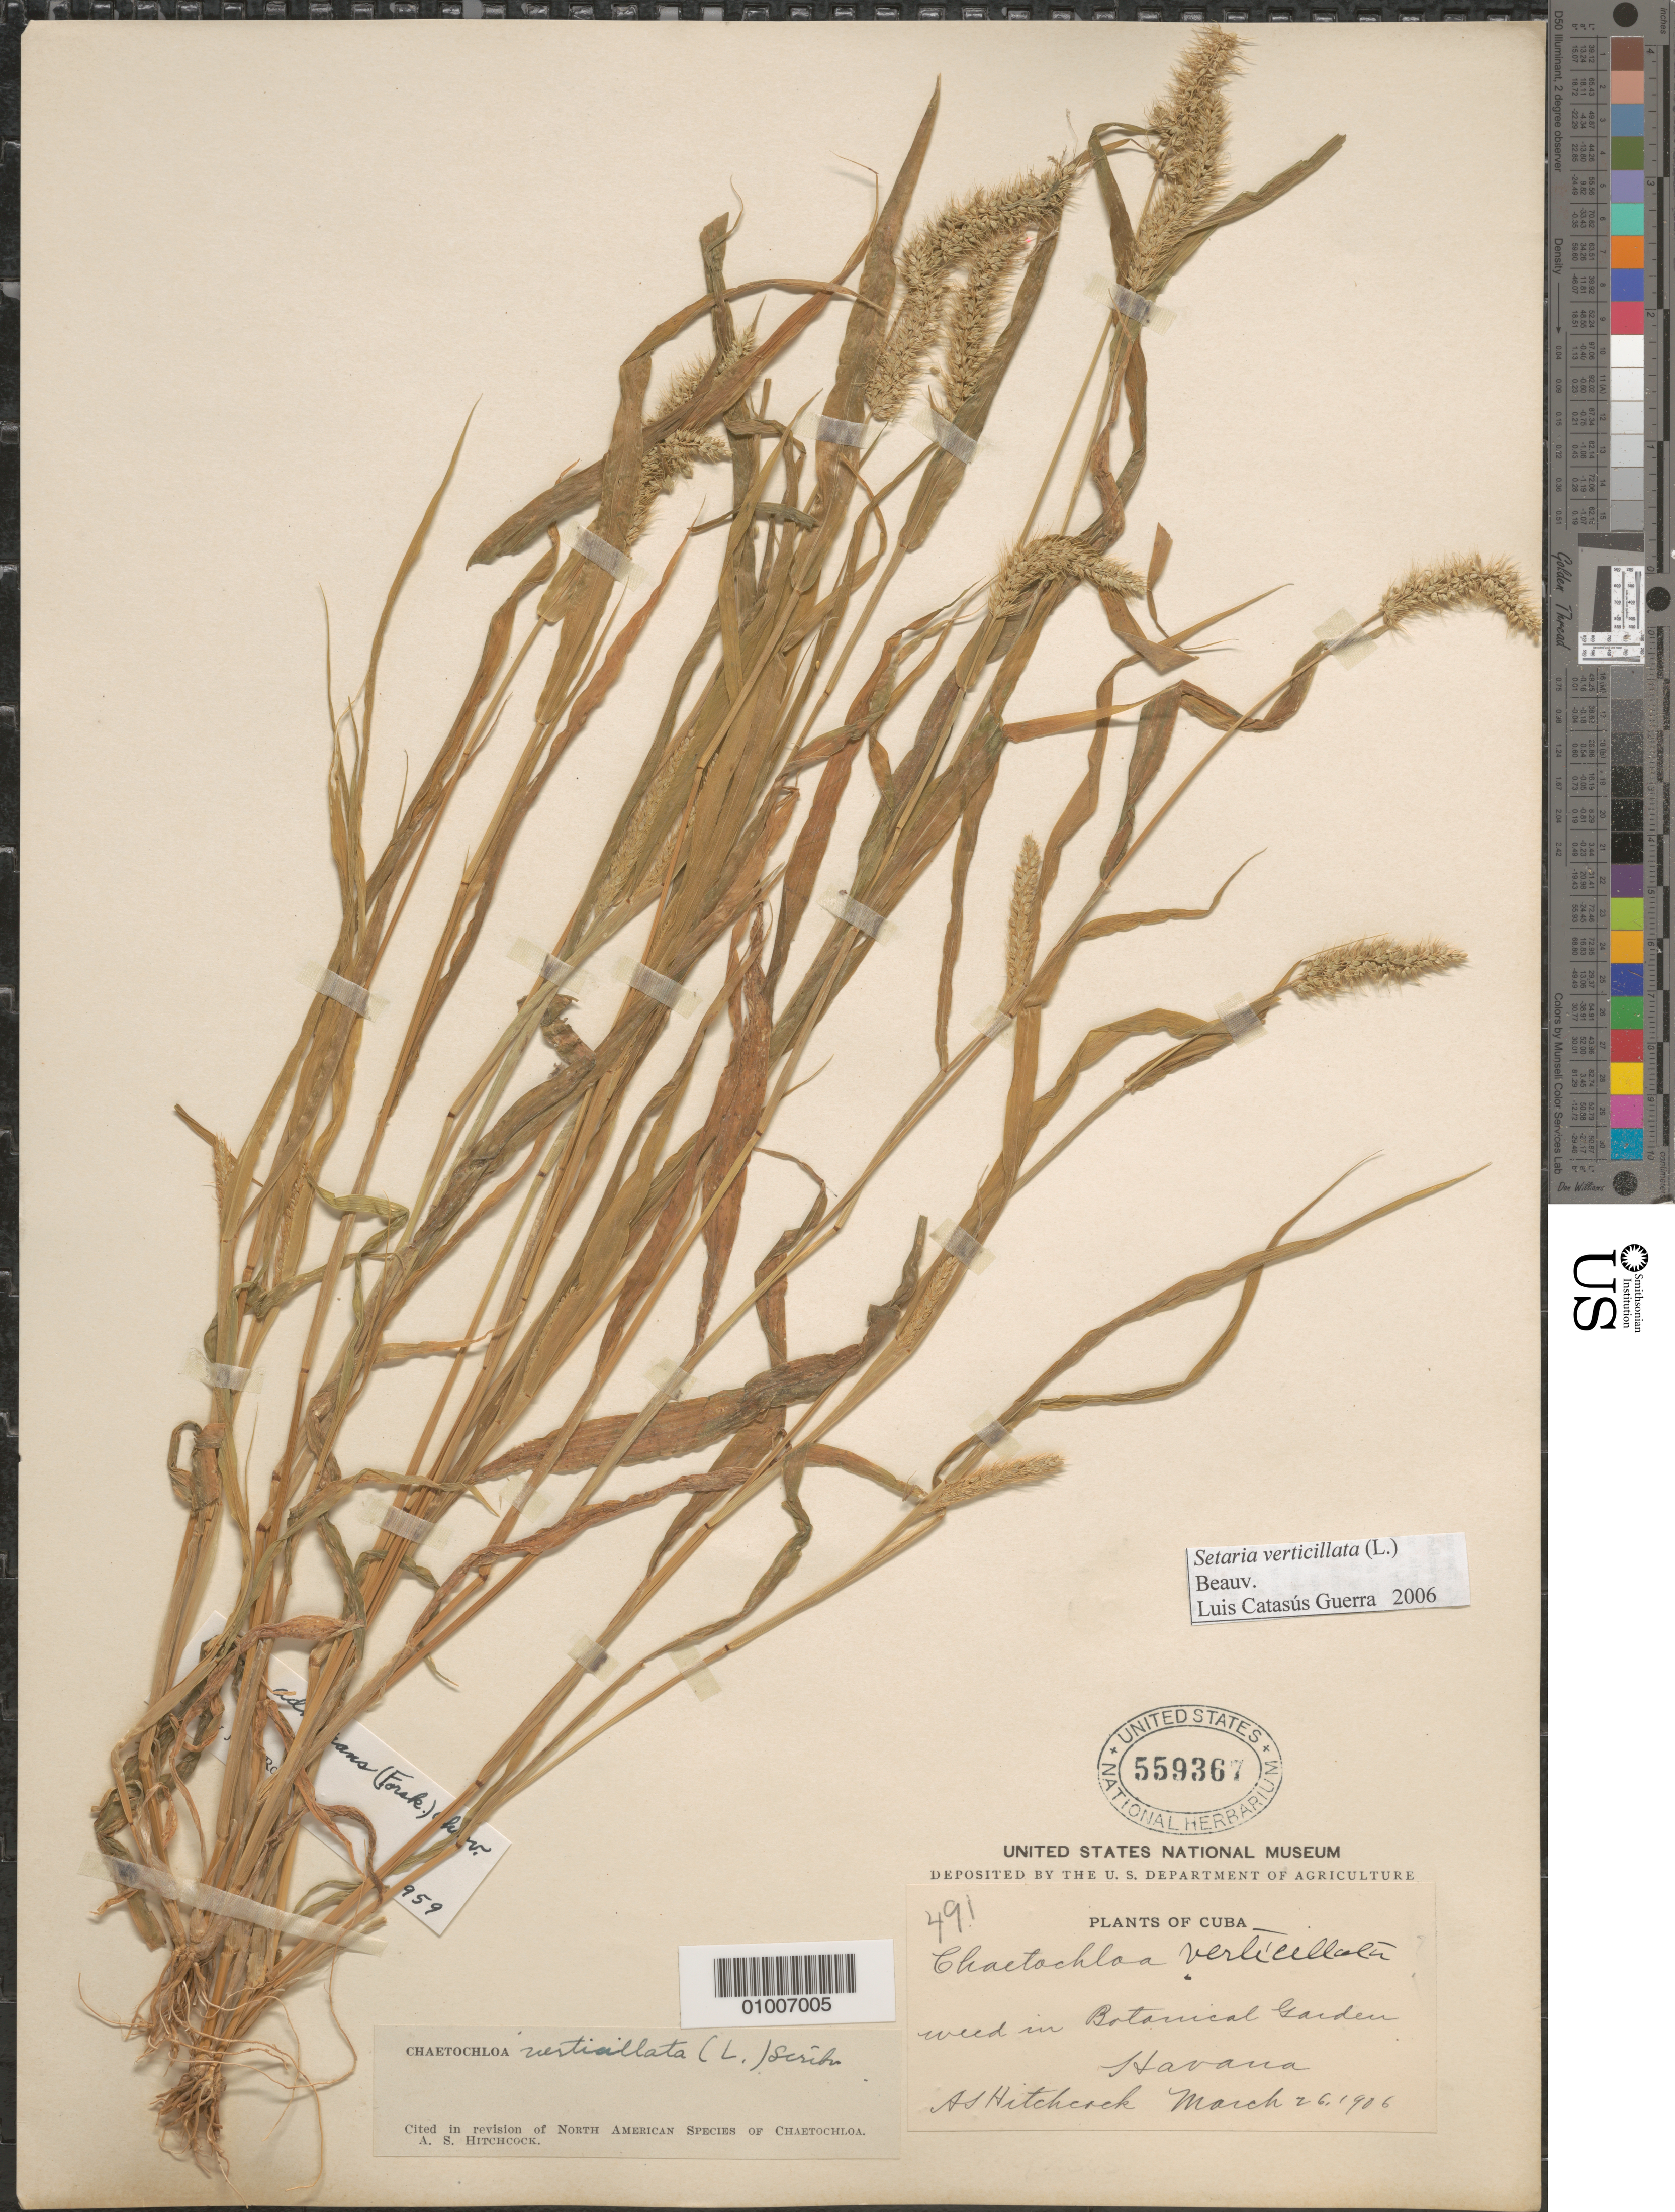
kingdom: Plantae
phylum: Tracheophyta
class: Liliopsida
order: Poales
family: Poaceae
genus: Setaria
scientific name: Setaria verticillata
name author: (L.) P. Beauv.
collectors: A. S. Hitchcock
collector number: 491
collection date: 1906-03-26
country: Cuba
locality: In Botanical Garden. Havana.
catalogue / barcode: US 559367